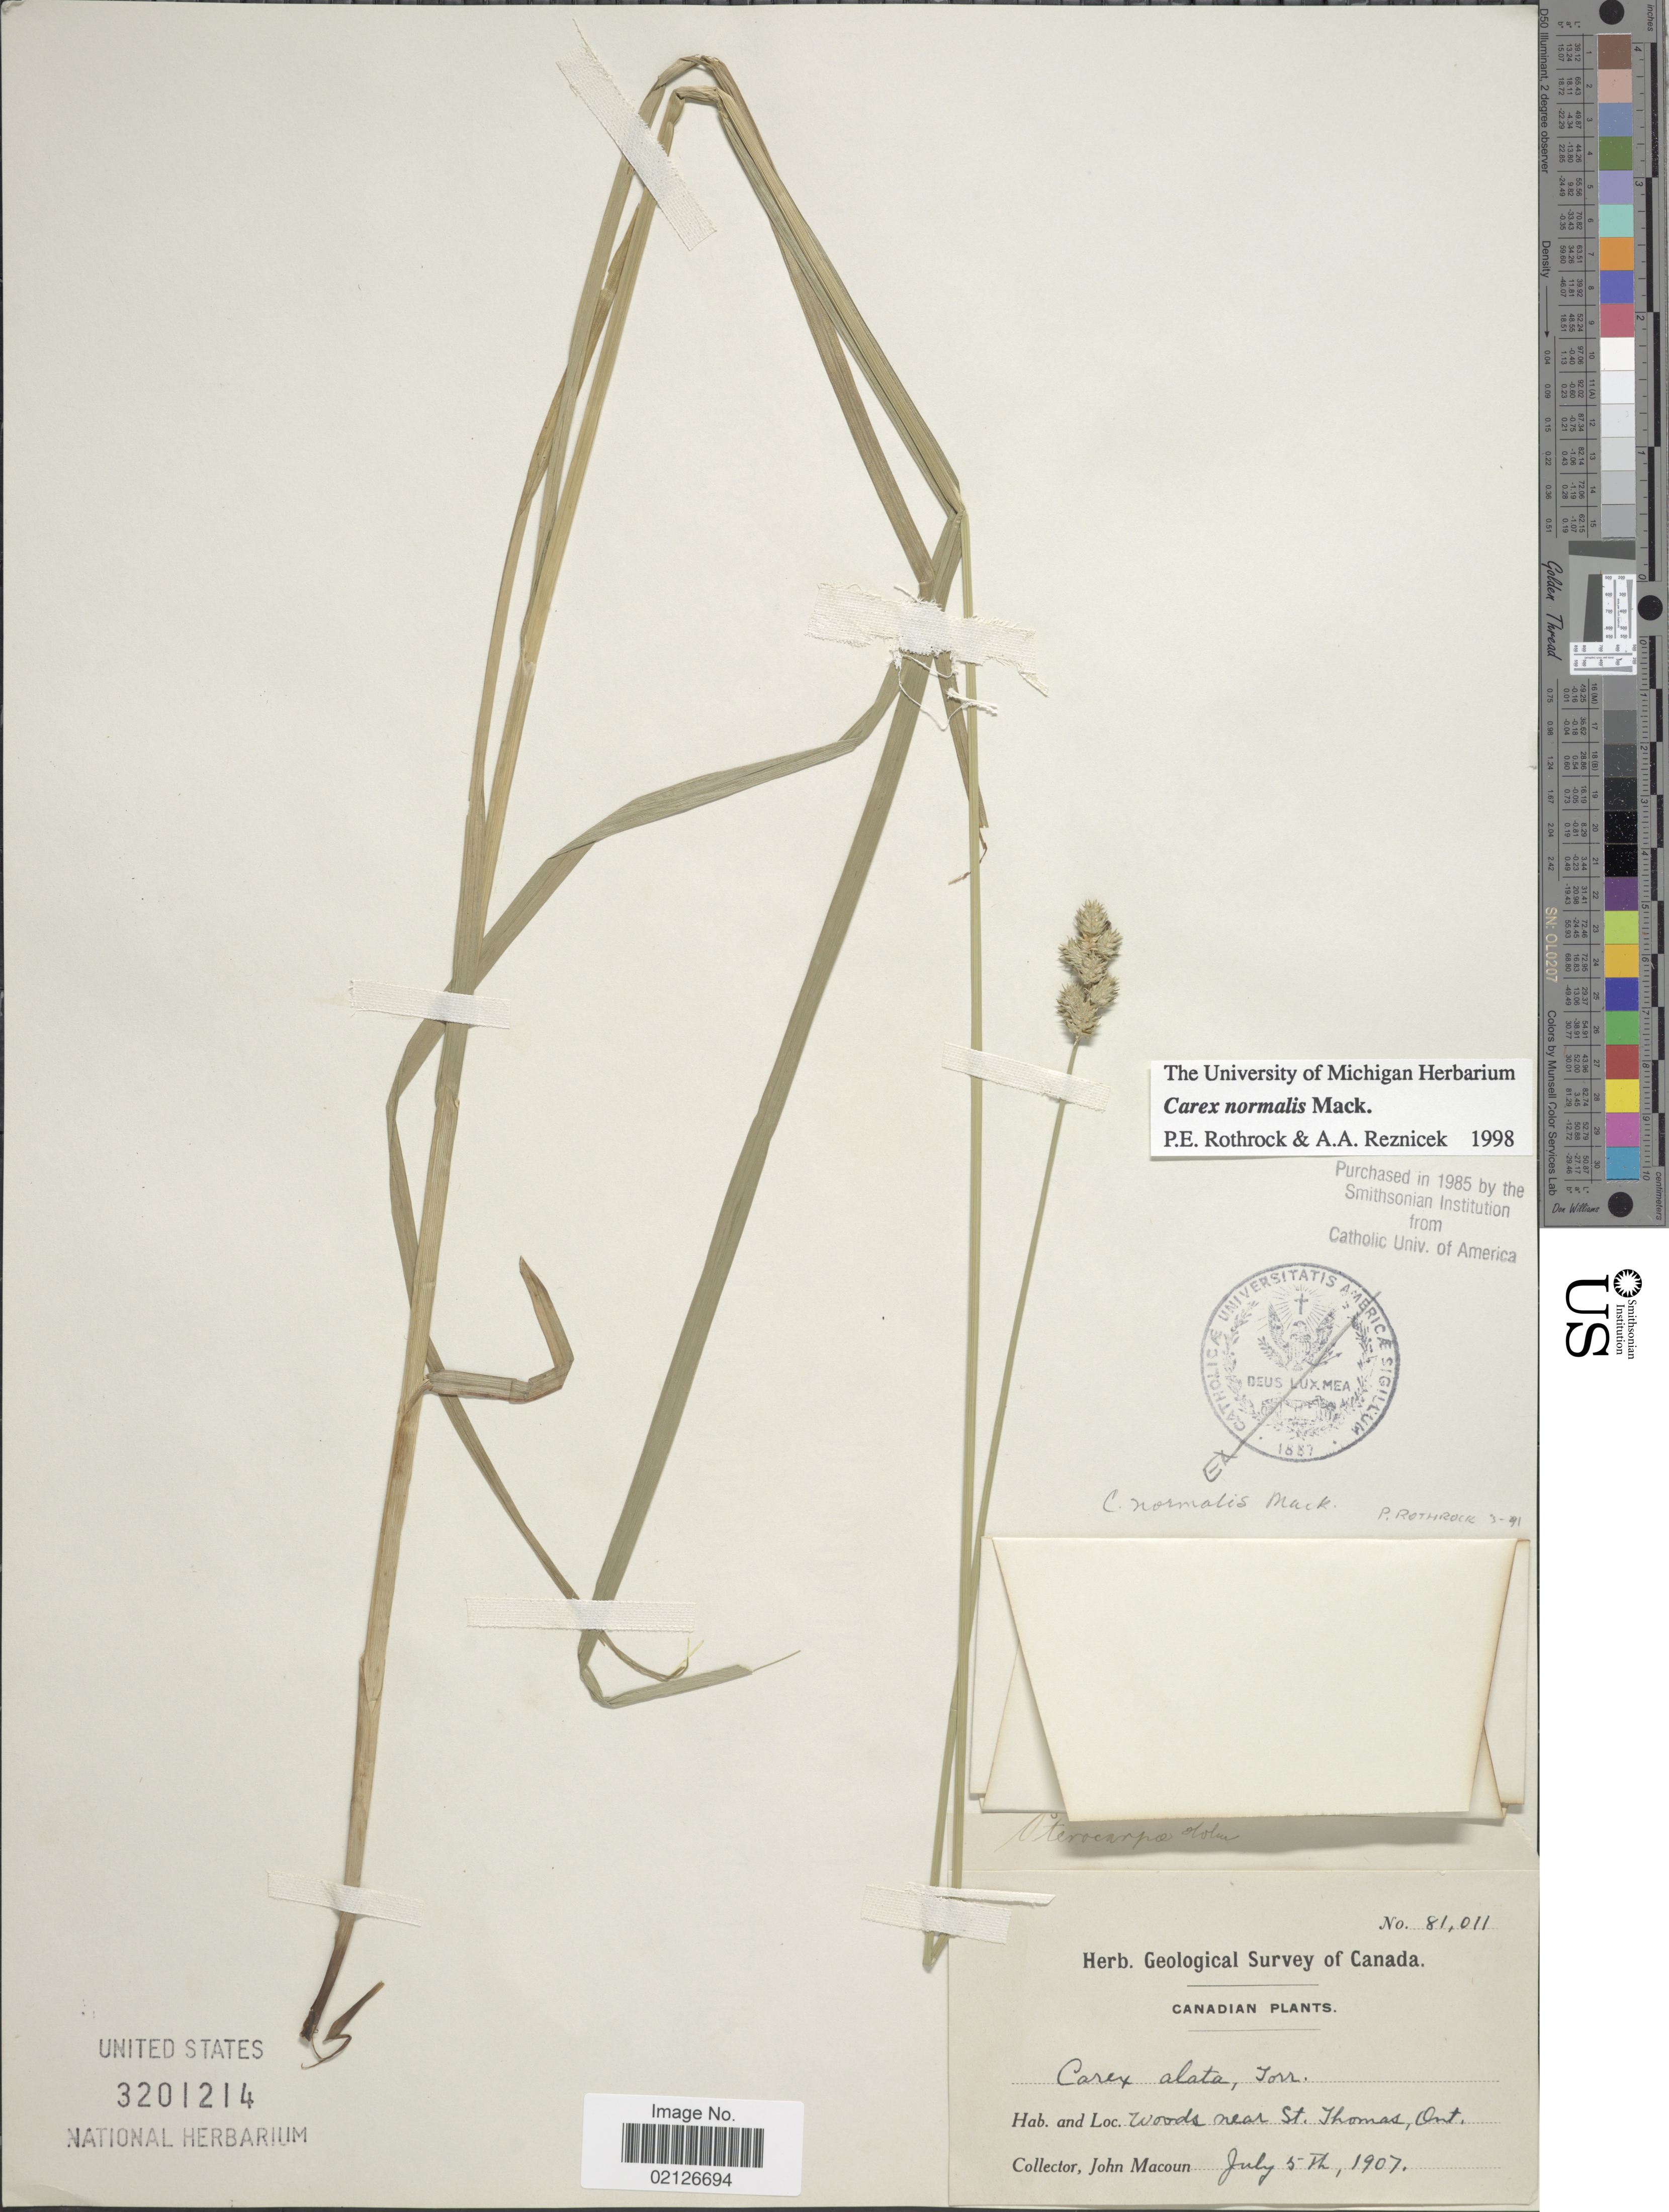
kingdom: Plantae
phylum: Tracheophyta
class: Liliopsida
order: Poales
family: Cyperaceae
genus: Carex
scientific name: Carex normalis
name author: Mack.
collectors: J. Macoun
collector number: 81011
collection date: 1907-07-05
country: Canada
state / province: Ontario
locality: Woods near St. Thomas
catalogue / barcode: US 3201214